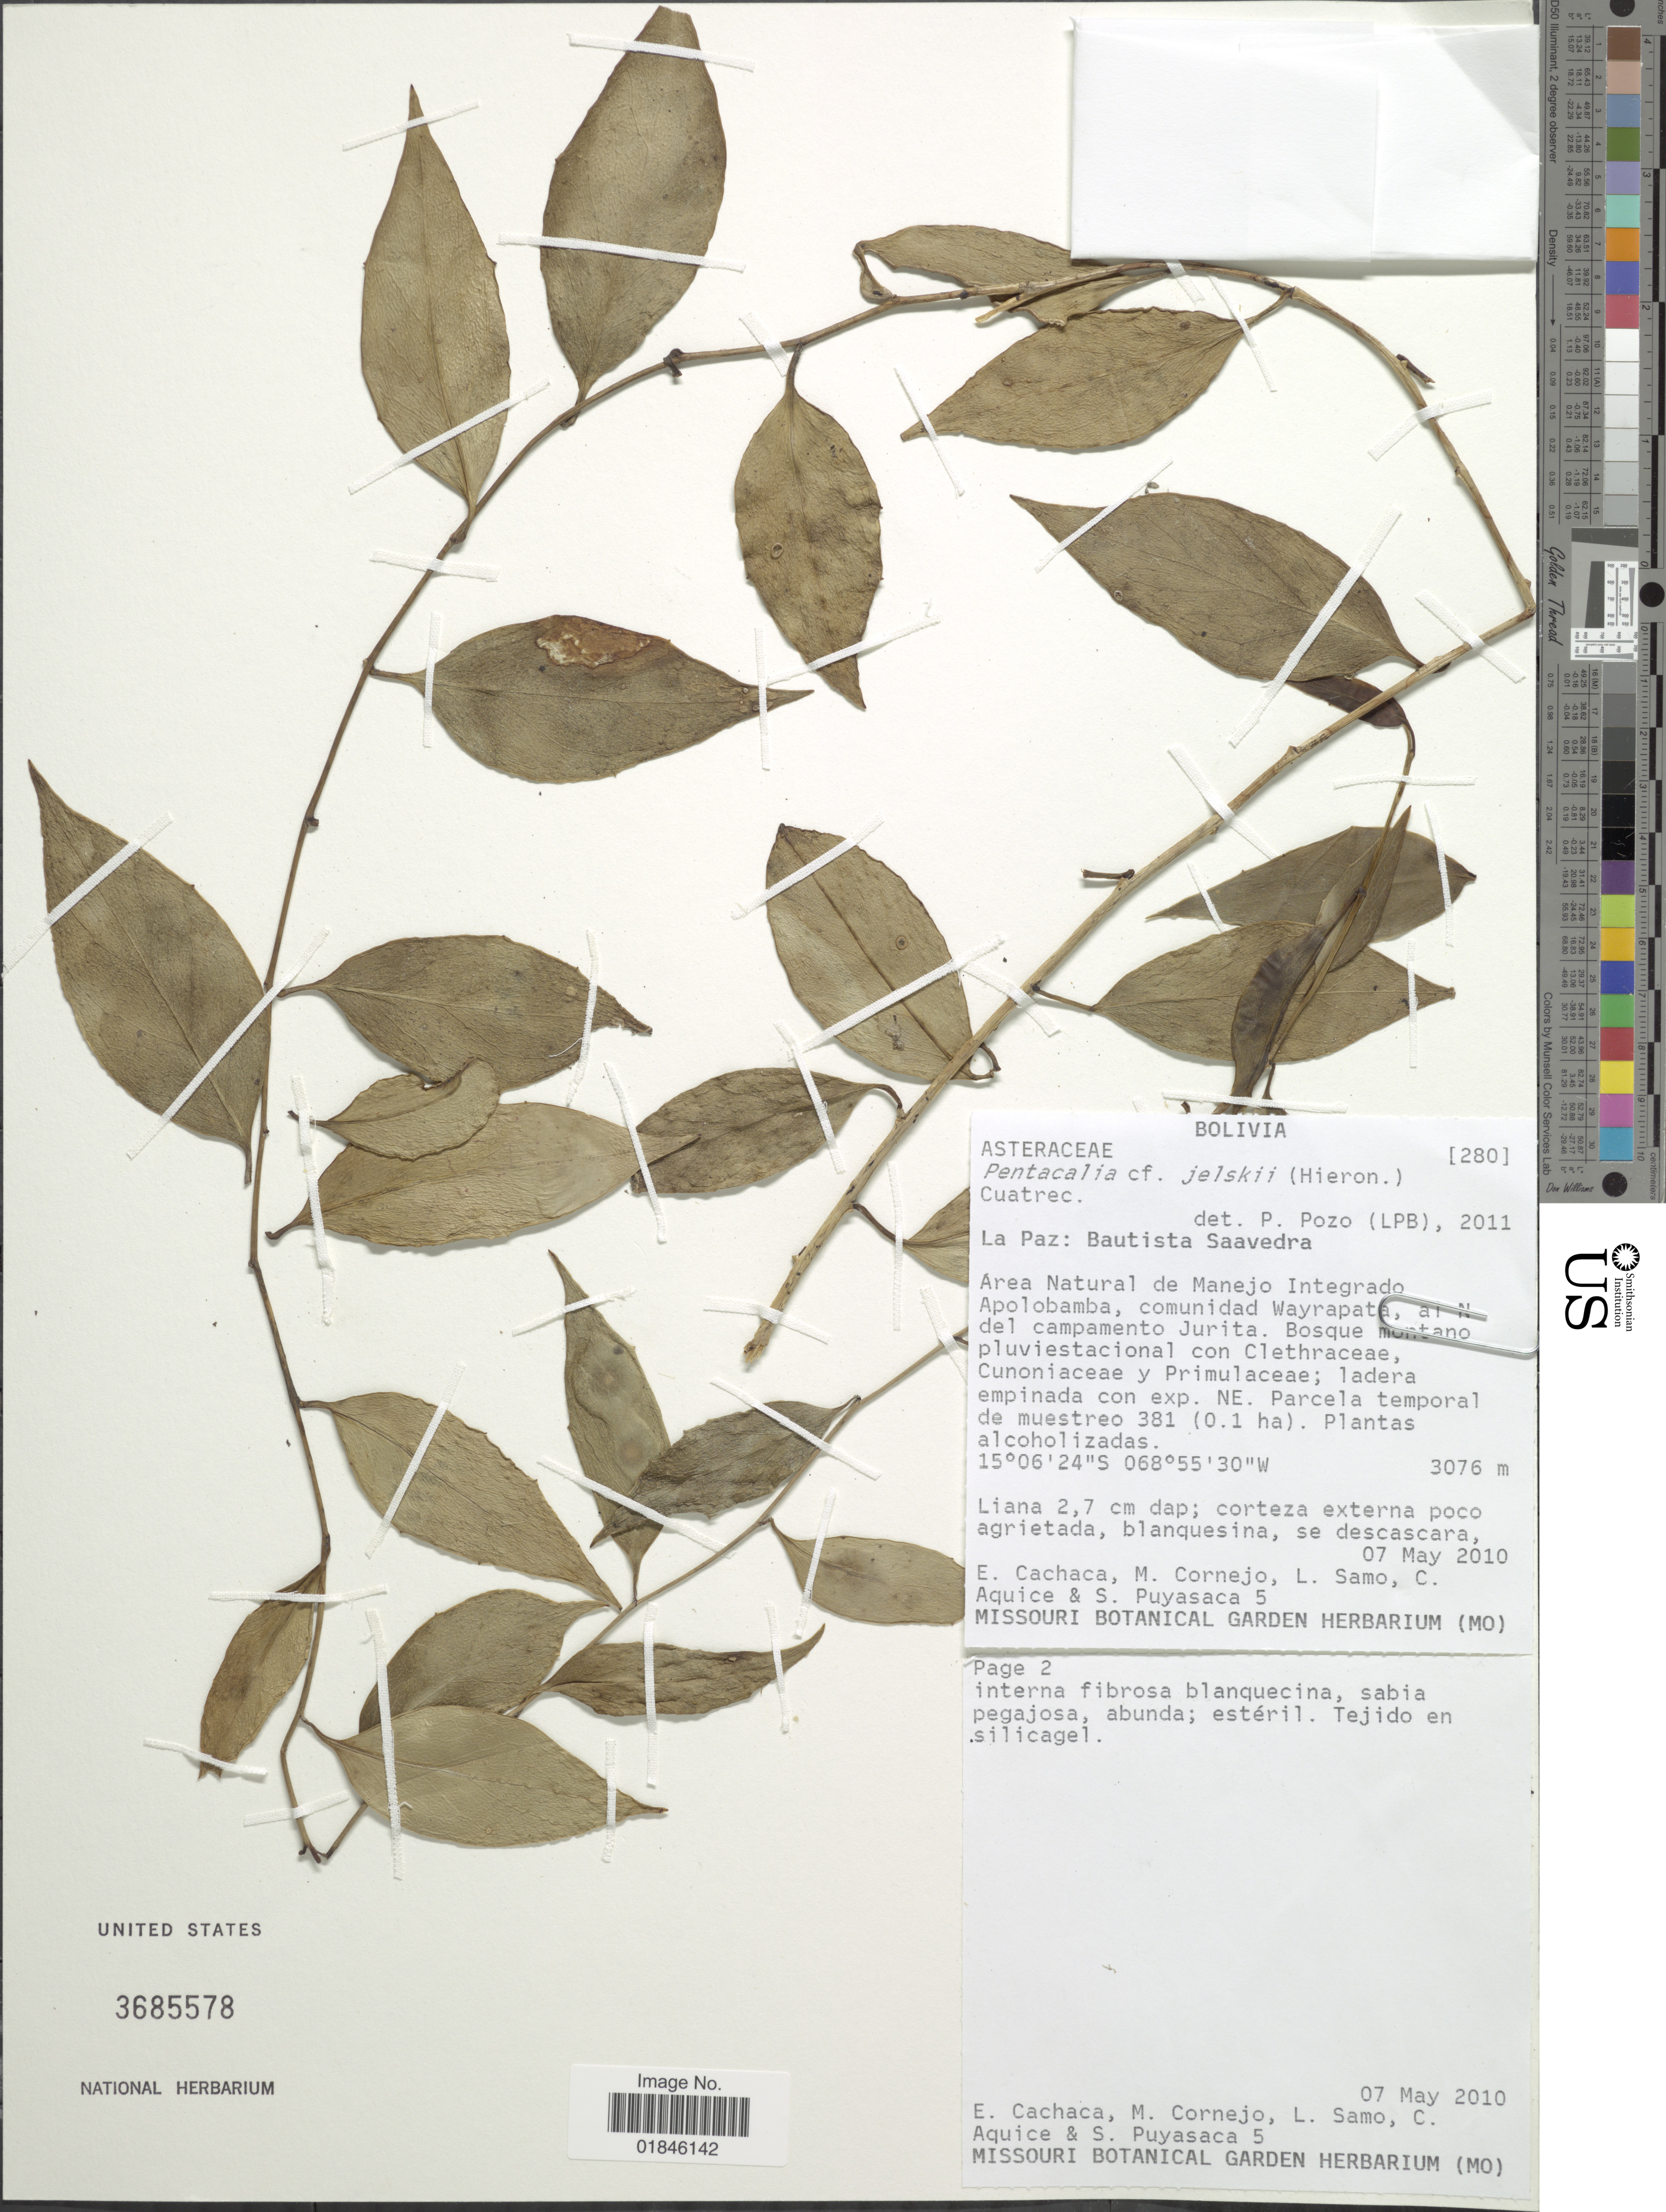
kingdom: Plantae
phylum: Tracheophyta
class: Magnoliopsida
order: Asterales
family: Asteraceae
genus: Pentacalia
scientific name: Pentacalia jelskii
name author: (Hieron.) Cuatrec.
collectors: E. Cachaca, M. Cornejo, L. Samo, C. Aquice & S. Puyasaca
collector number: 5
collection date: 2010-05-07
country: Bolivia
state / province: La Paz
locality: La Paz: Bautista Saavedra. Area Natural de Manejo Integrado Apolobamba, comunidad Wayrapata, al N del campamento Jurita.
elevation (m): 3076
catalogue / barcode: US 3685578